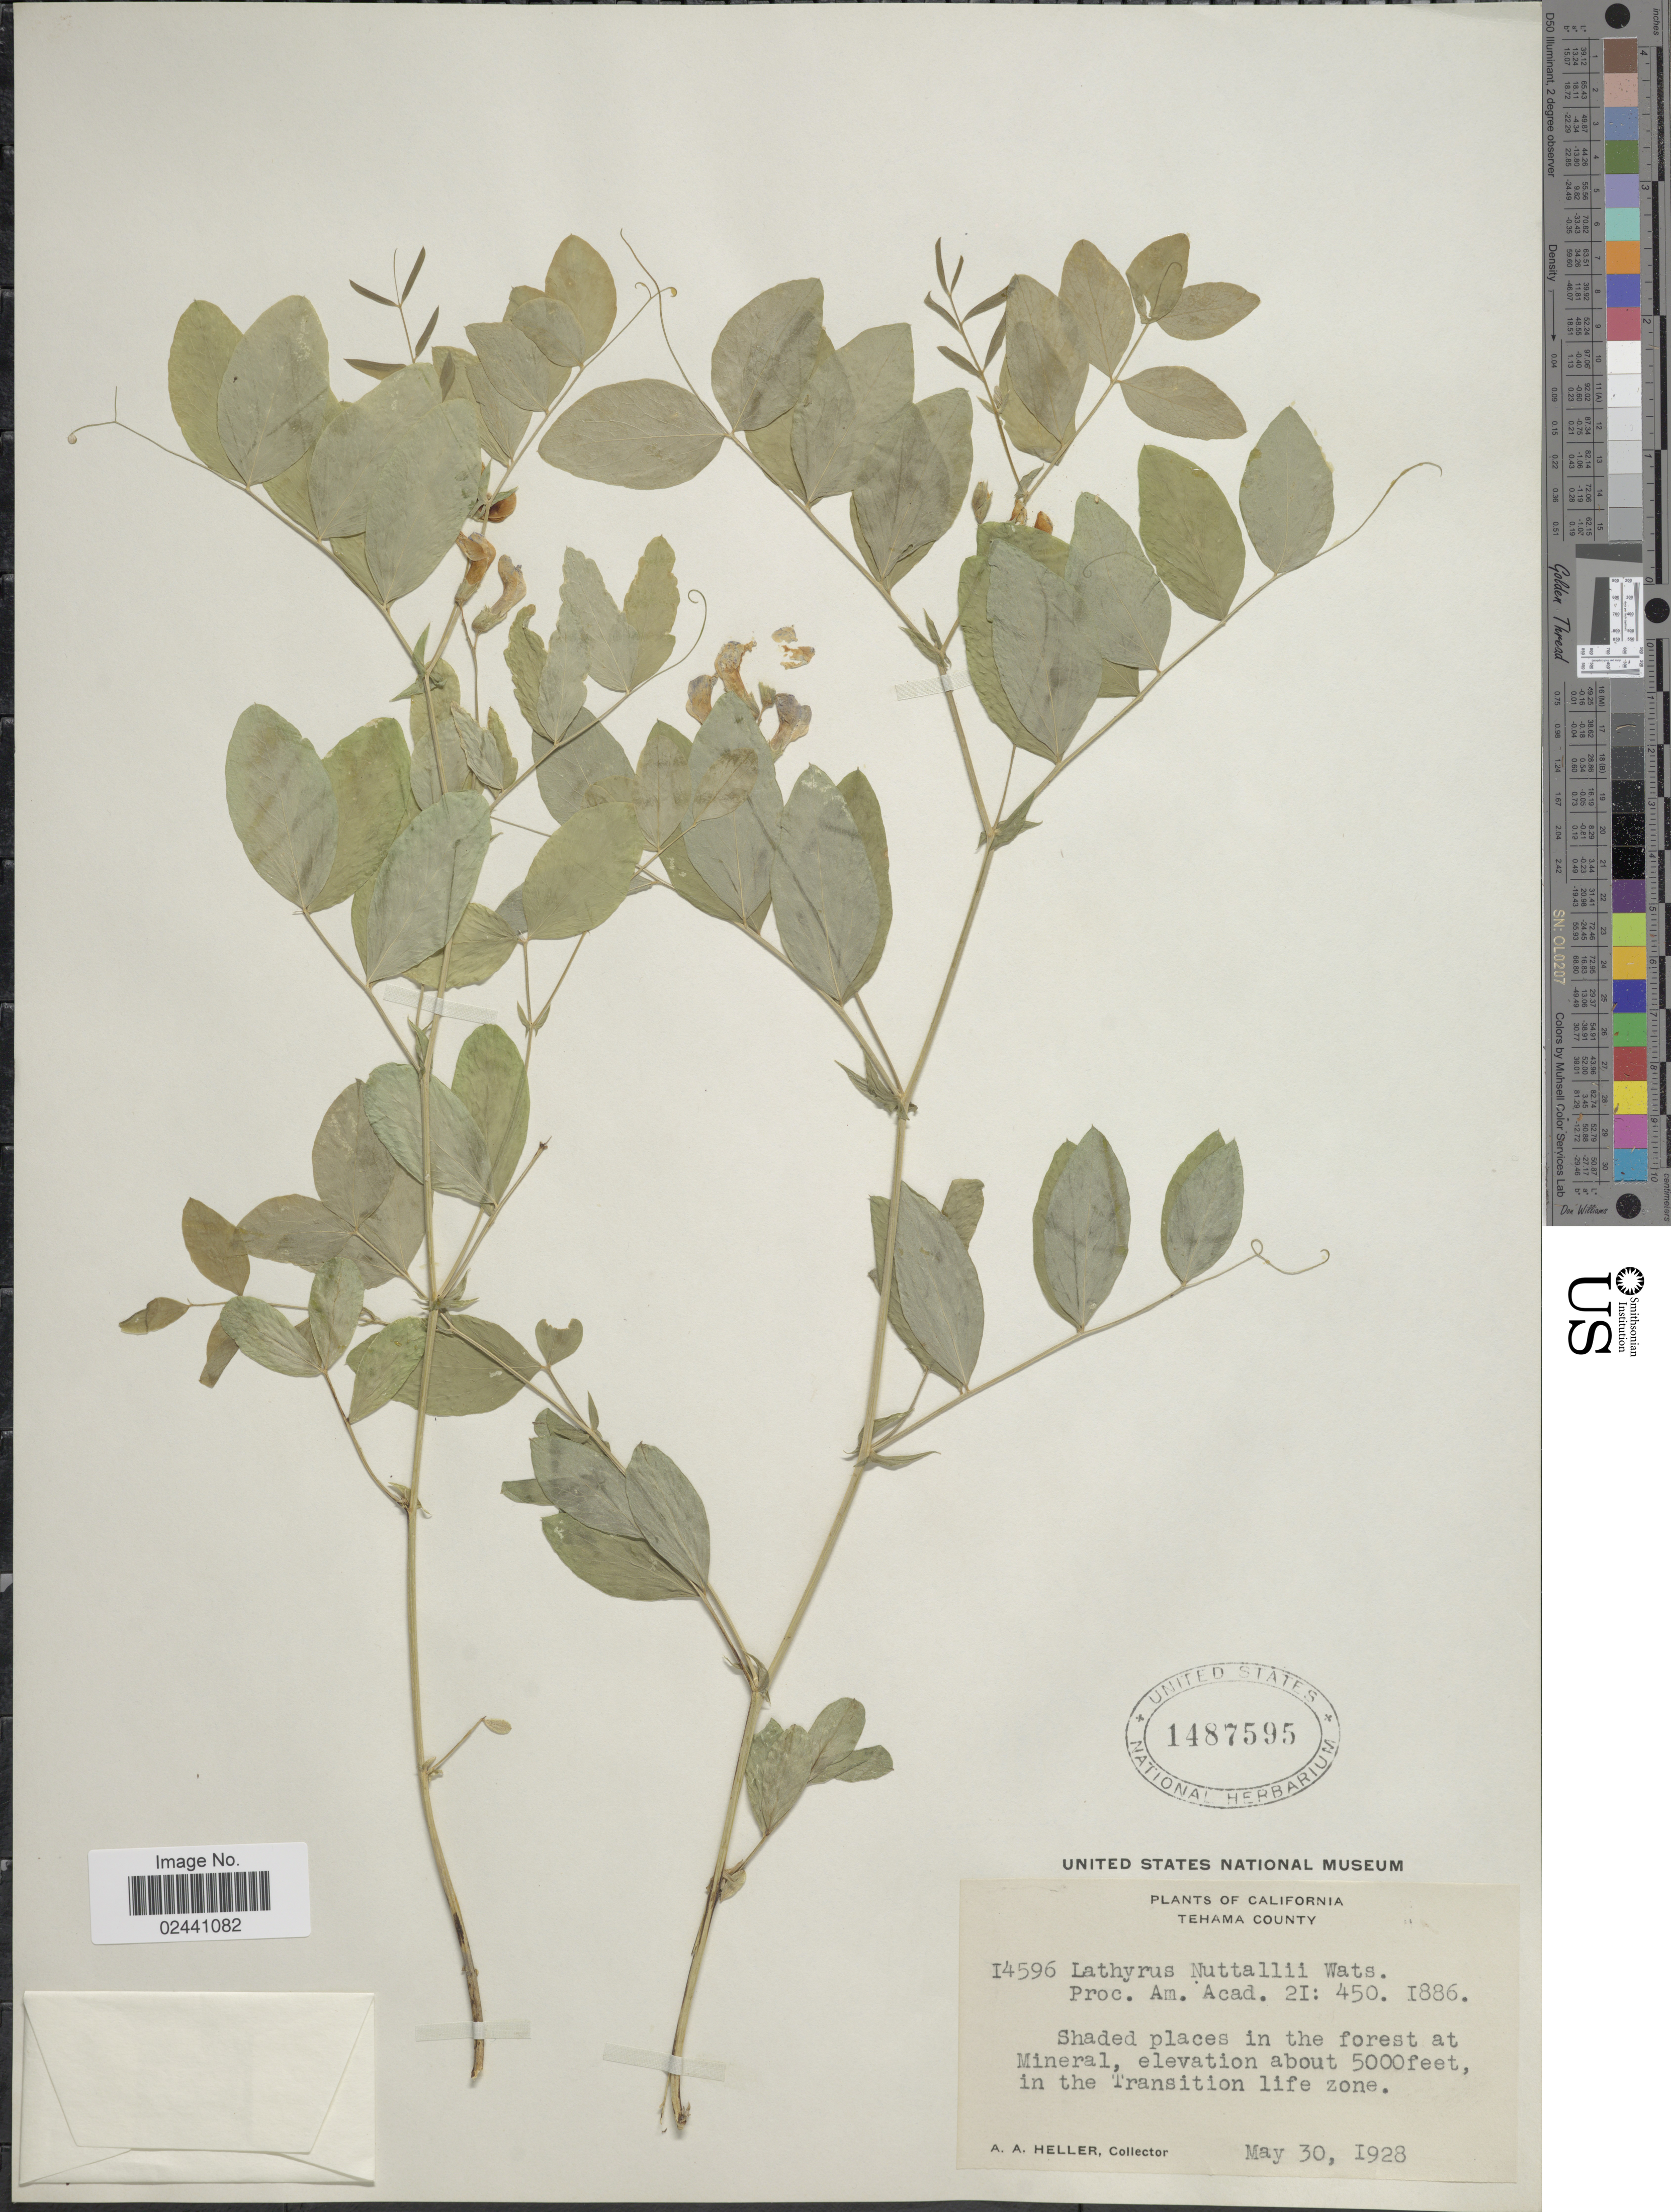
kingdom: Plantae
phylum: Tracheophyta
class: Magnoliopsida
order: Fabales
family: Fabaceae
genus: Lathyrus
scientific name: Lathyrus nuttallii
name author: S. Watson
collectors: A. A. Heller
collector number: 14596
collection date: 1928-05-30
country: United States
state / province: California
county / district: Tehama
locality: Tehama County, forest at Mineral, in the Transition life zone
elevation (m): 1524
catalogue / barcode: US 1487595